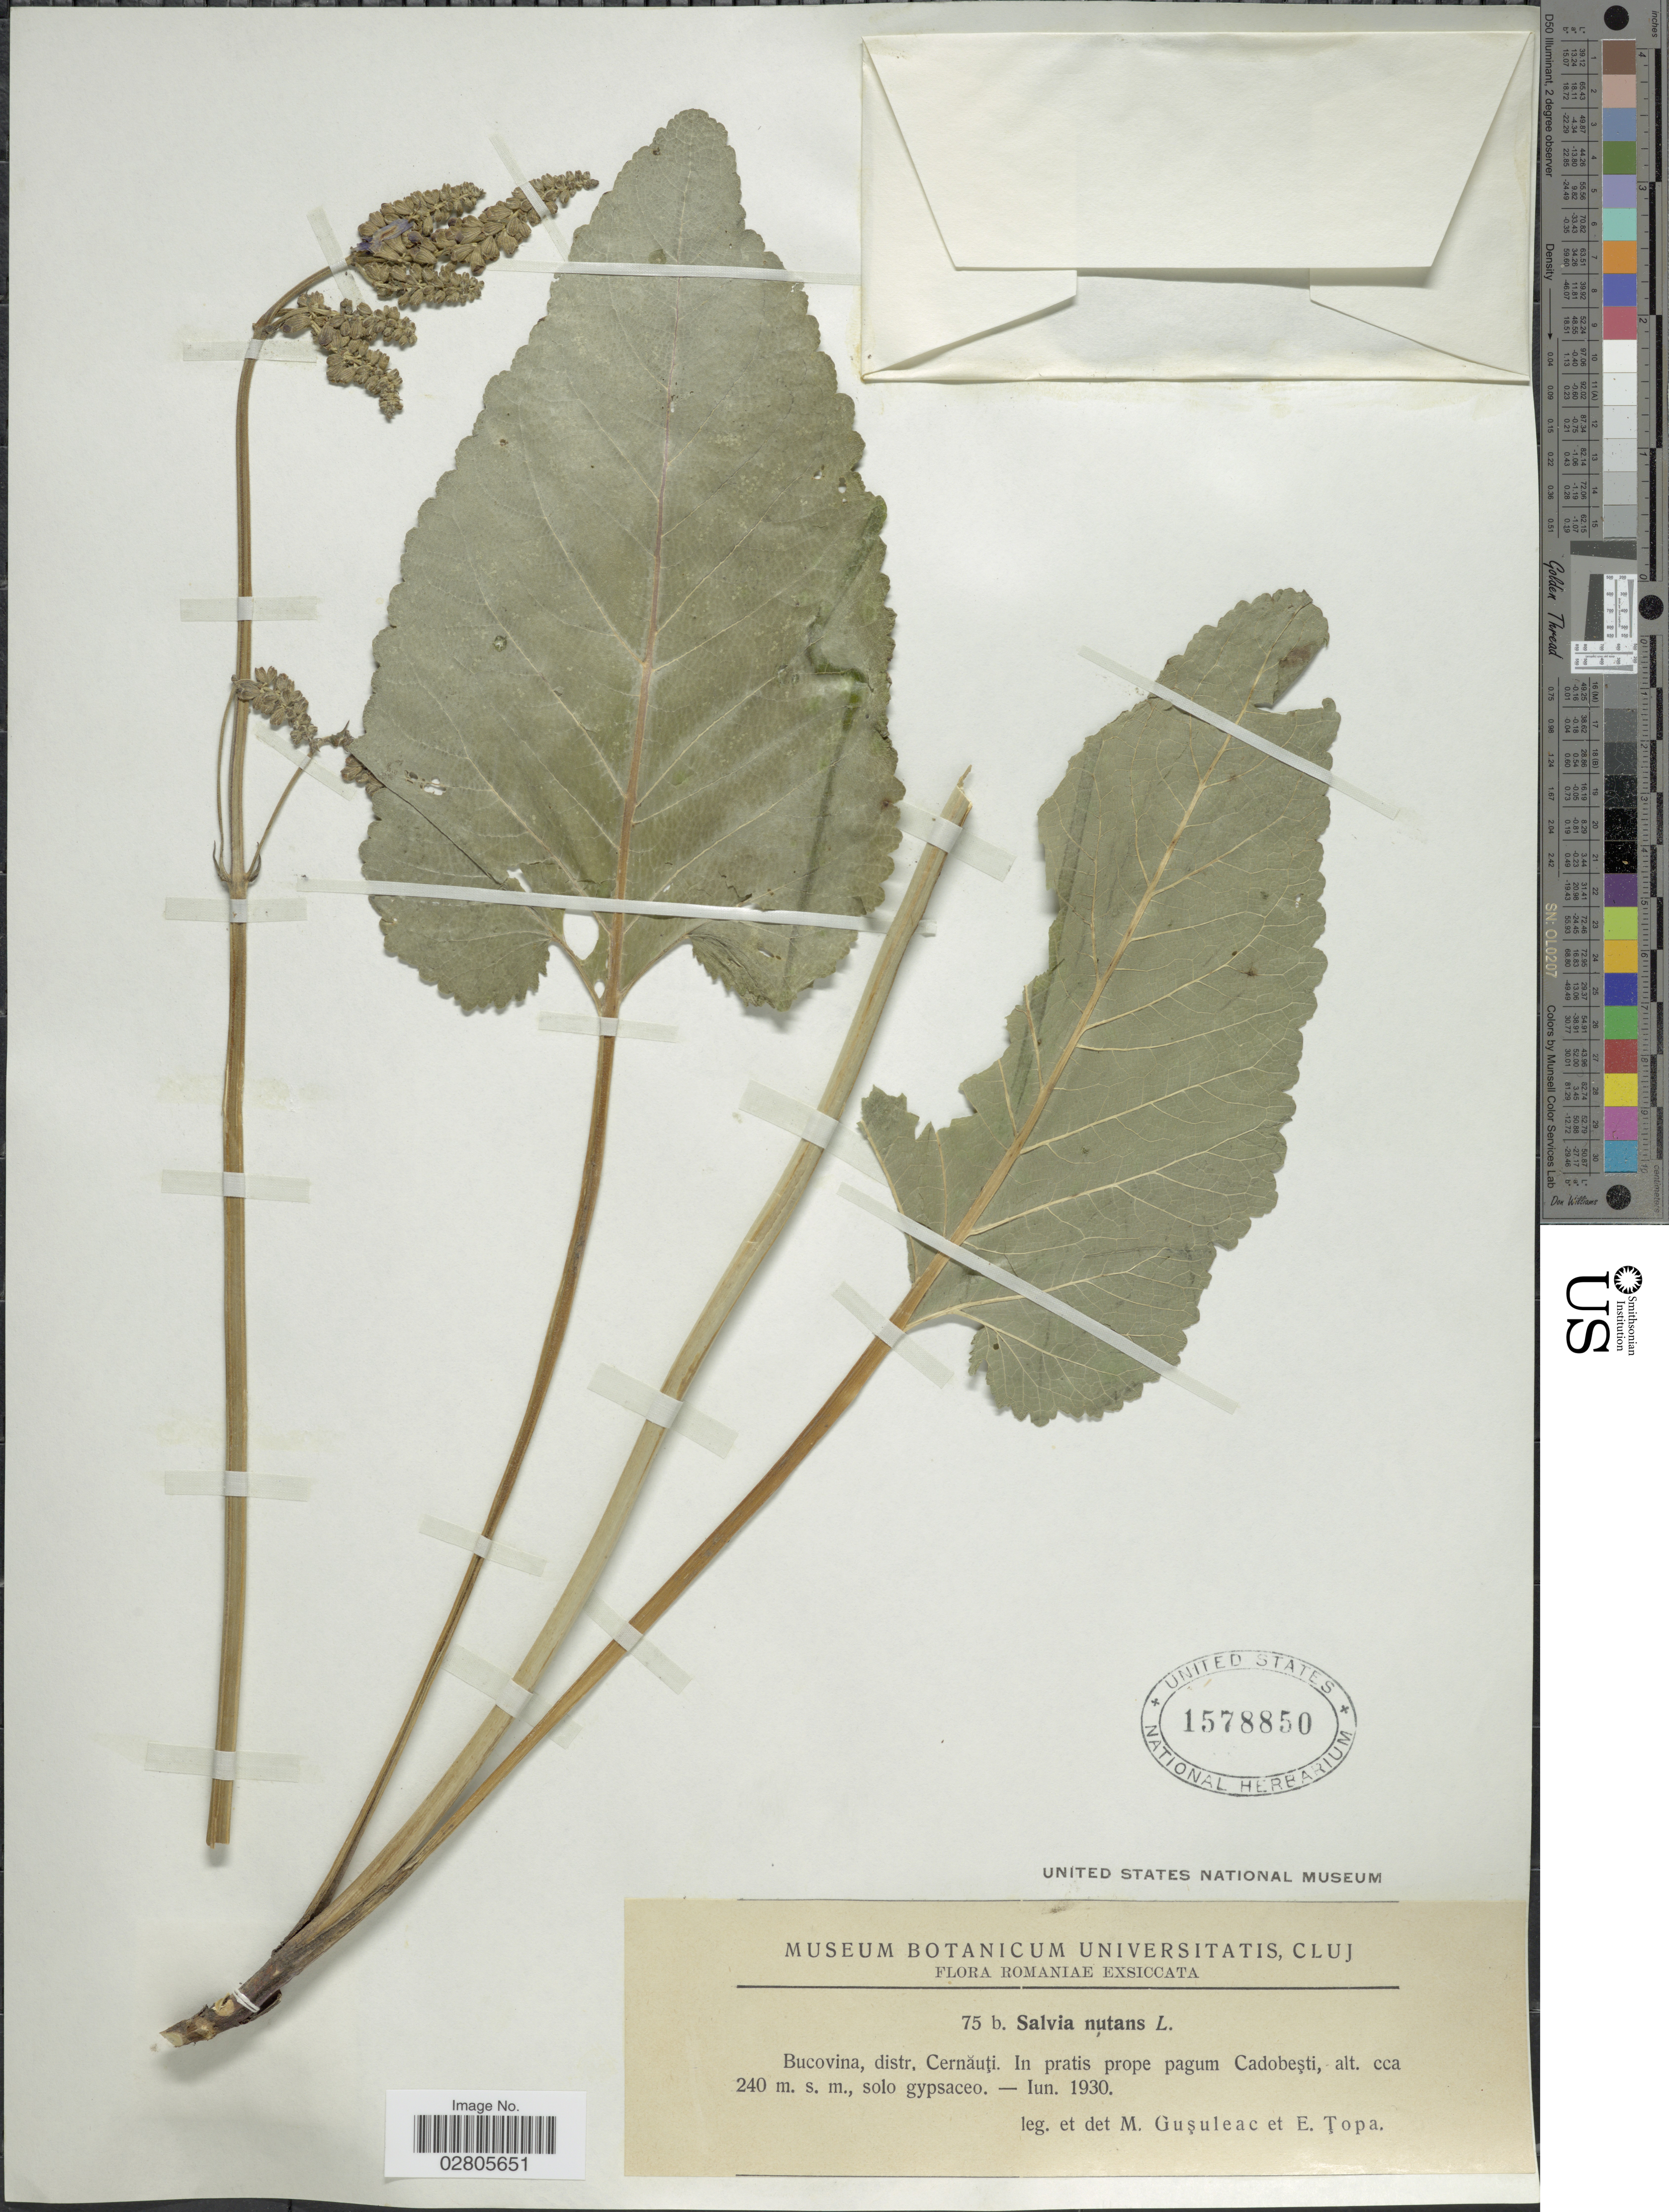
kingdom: Plantae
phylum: Tracheophyta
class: Magnoliopsida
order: Lamiales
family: Lamiaceae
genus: Salvia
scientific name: Salvia nutans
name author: L.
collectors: M. Gusuleac & E. Topa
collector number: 75b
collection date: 1930-06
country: Romania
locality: Bucovina, distr. Cernåuti. In pratis prope pagum Cadobesti.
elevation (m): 240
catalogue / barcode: US 1578850